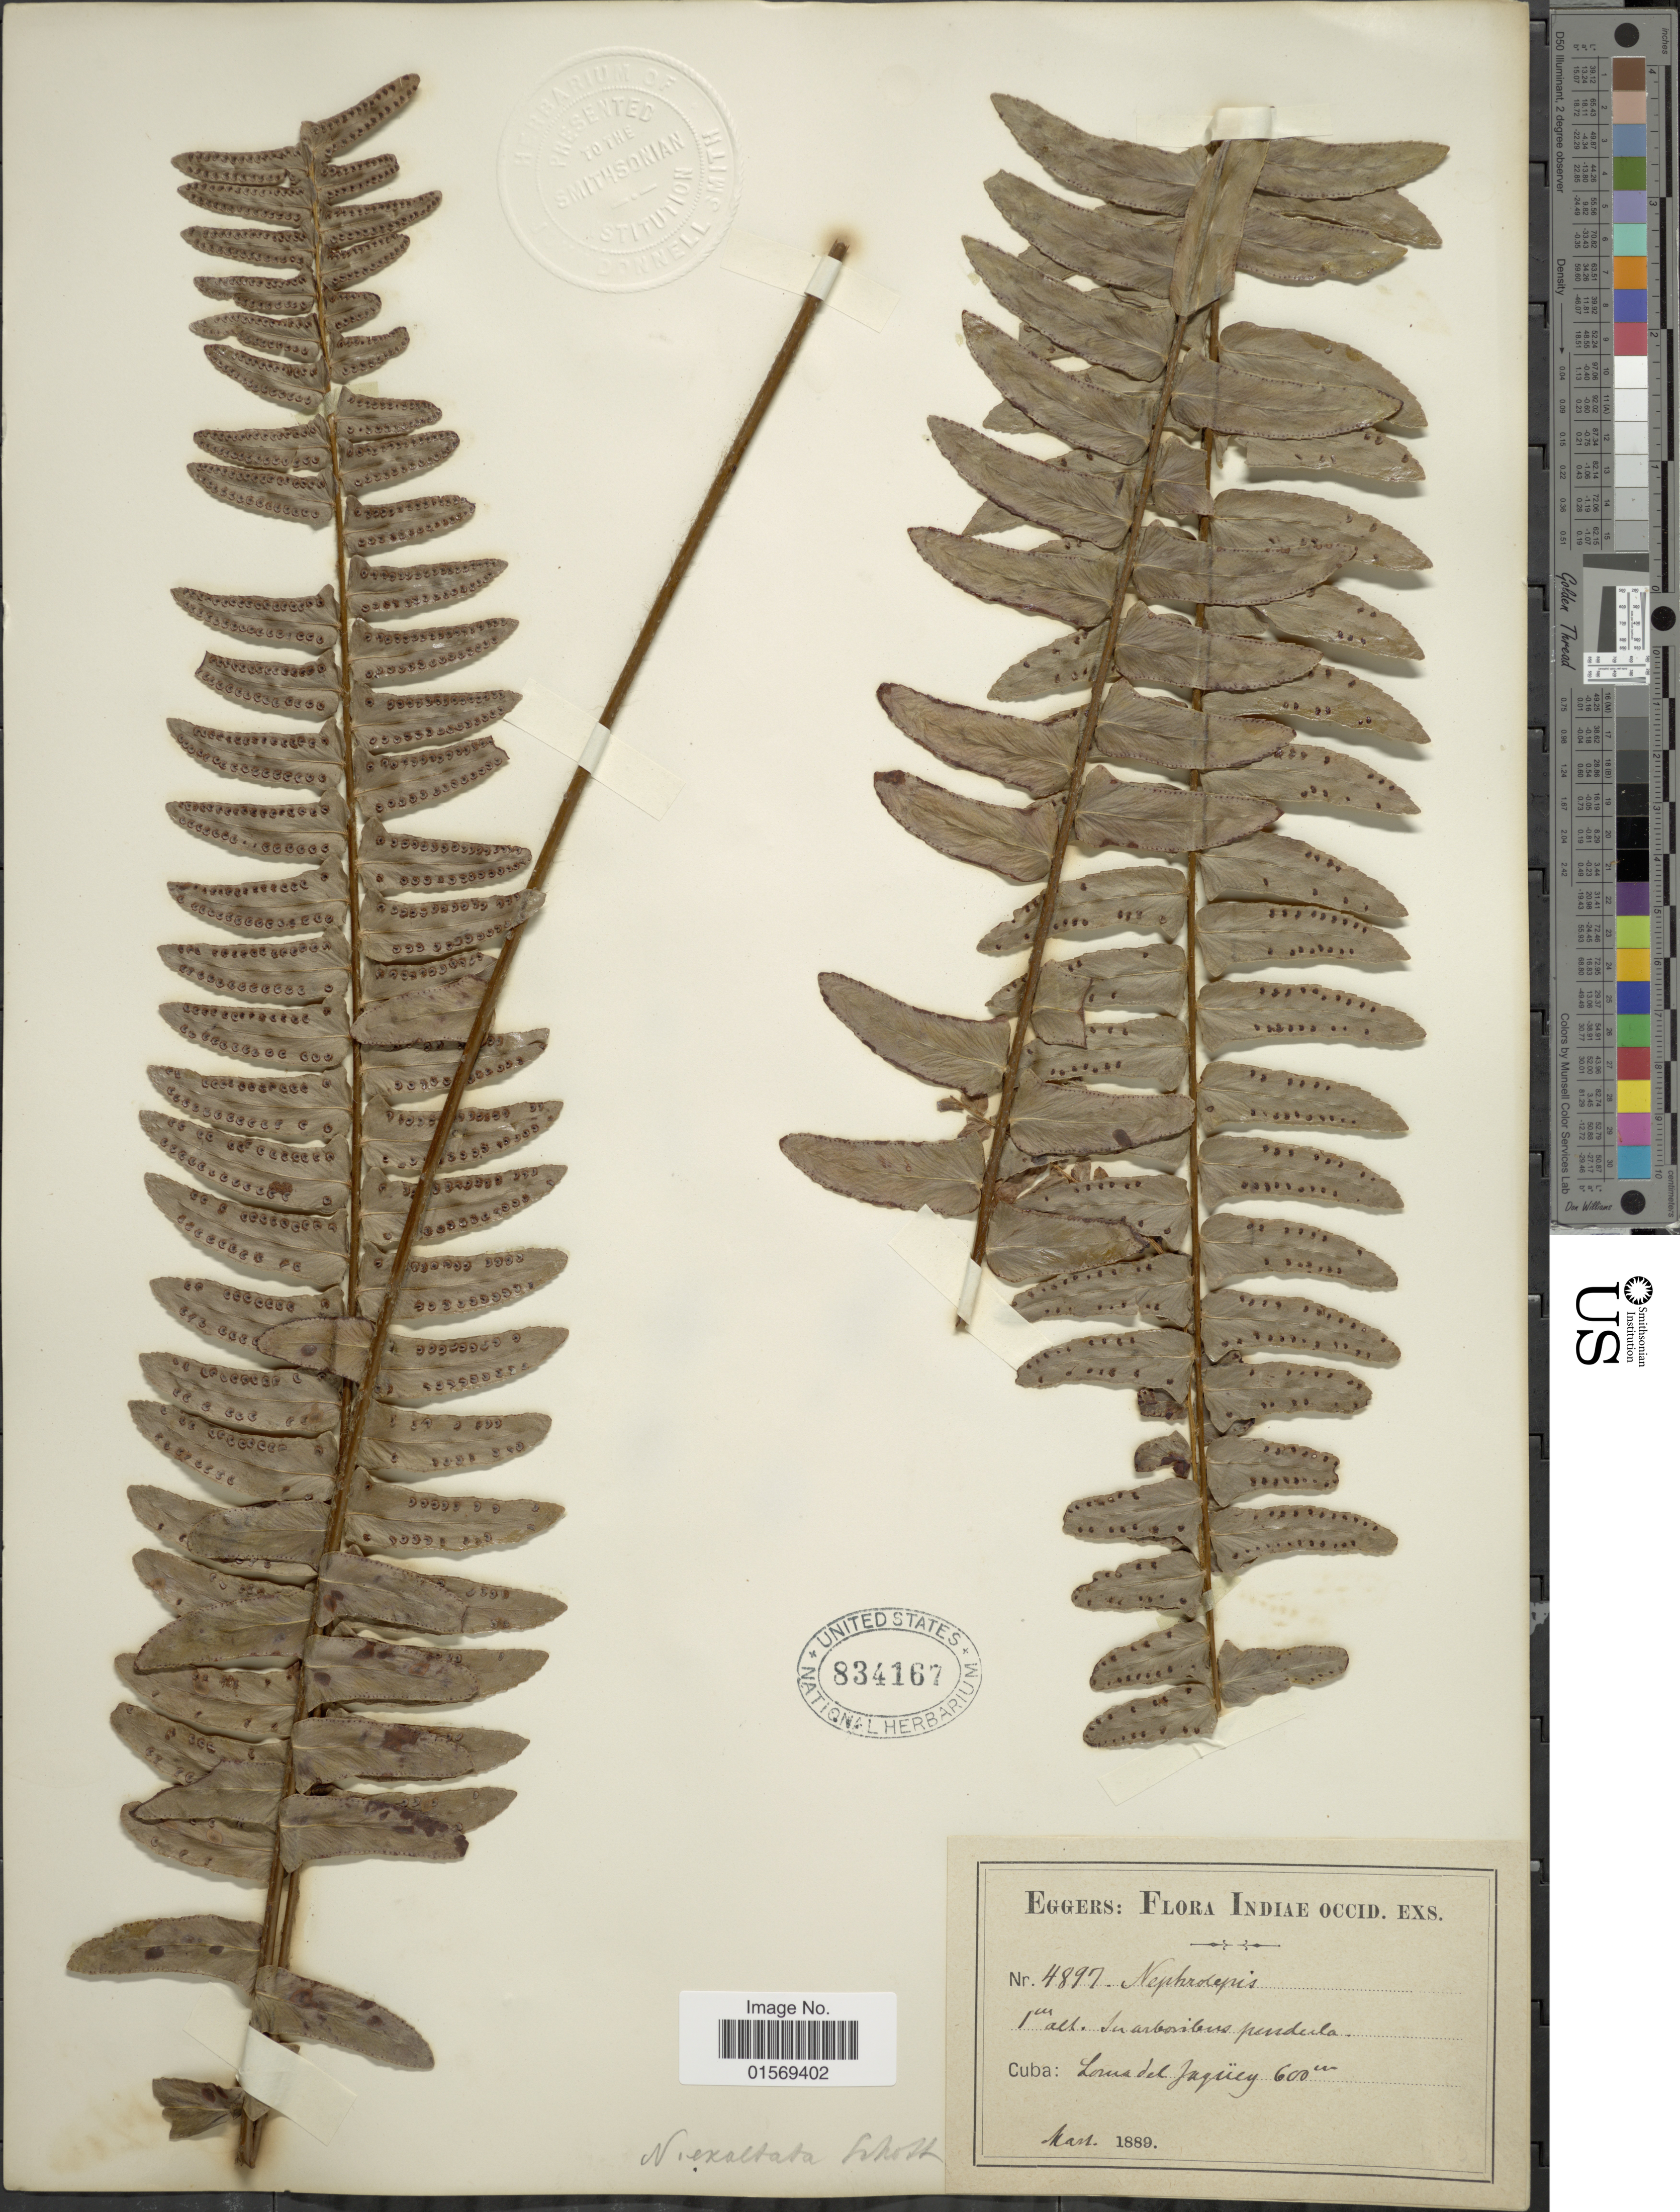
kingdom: Plantae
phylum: Tracheophyta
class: Polypodiopsida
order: Polypodiales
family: Nephrolepidaceae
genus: Nephrolepis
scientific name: Nephrolepis exaltata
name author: (L.) Schott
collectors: -. Eggers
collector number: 4897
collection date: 1889-03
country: Cuba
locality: Indiae occid. Cuba: Loma del Jagüey.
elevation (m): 600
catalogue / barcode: US 834167